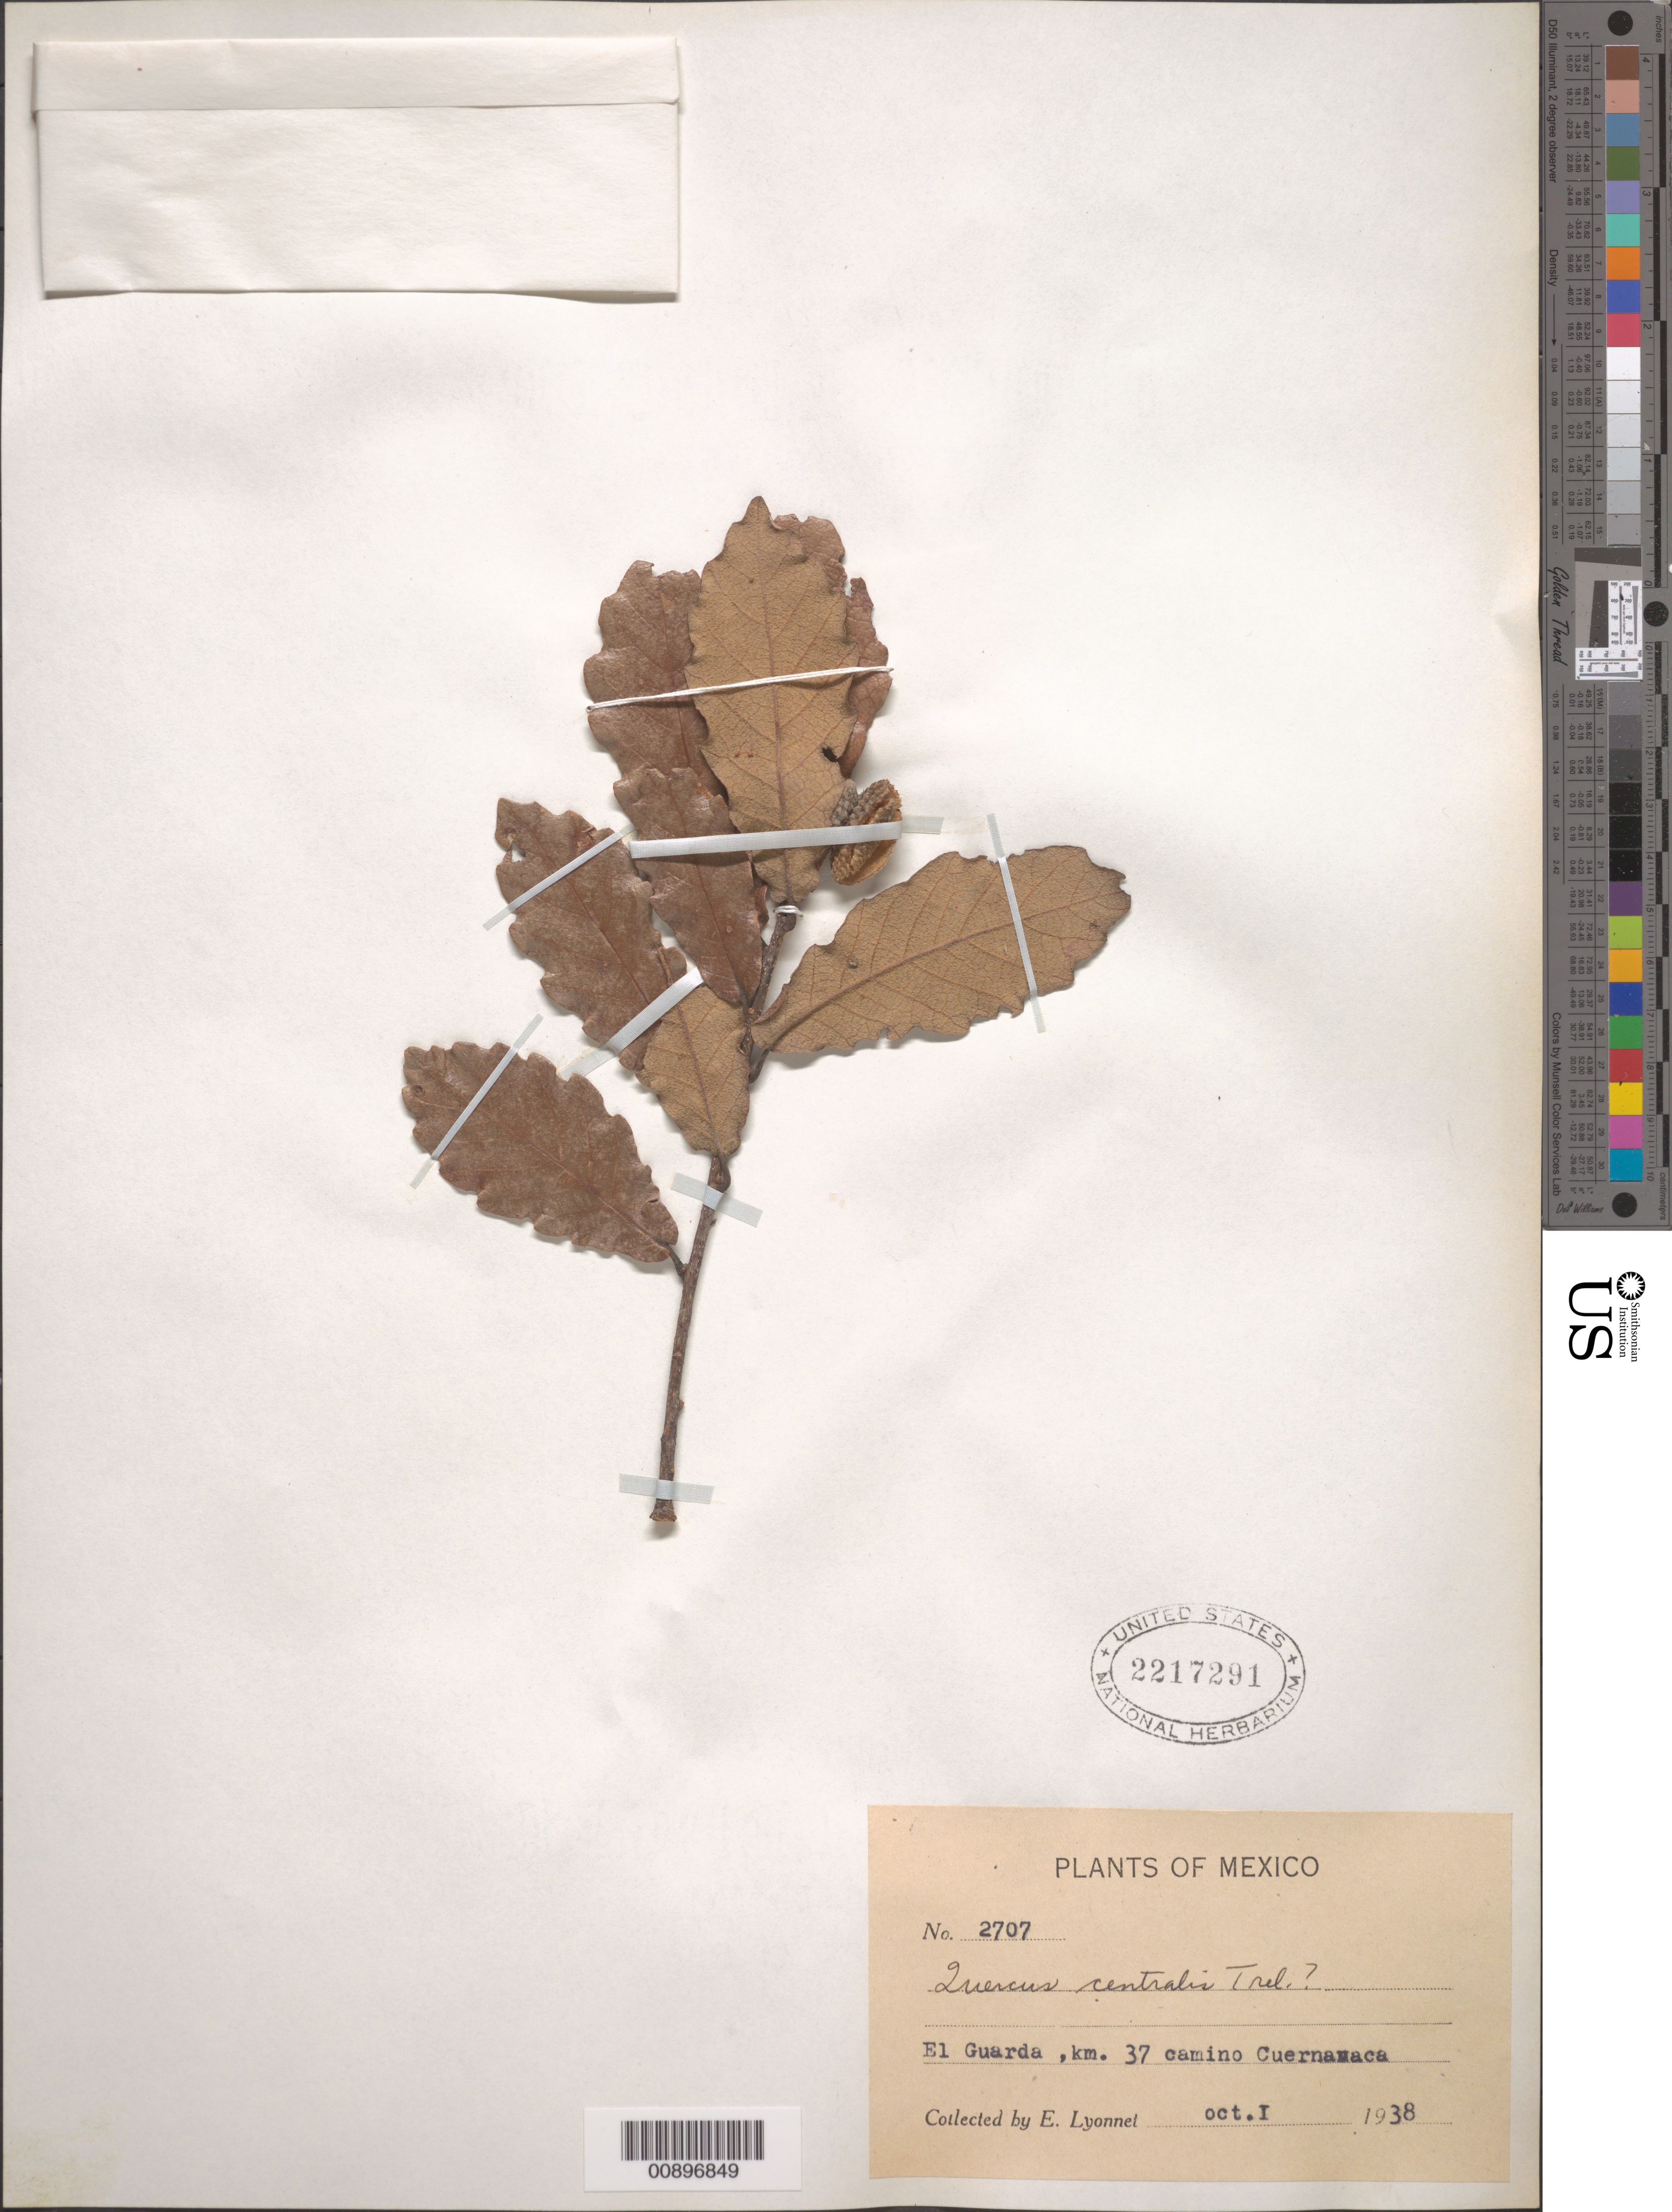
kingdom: Plantae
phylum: Tracheophyta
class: Magnoliopsida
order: Fagales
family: Fagaceae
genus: Quercus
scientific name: Quercus centralis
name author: Trel.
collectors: Bro. E. Lyonnet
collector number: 2707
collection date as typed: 01 Oct 1938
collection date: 1938-10-01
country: Mexico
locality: El Guarda, km. 37 camino Cuernavaca.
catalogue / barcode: US 2217291